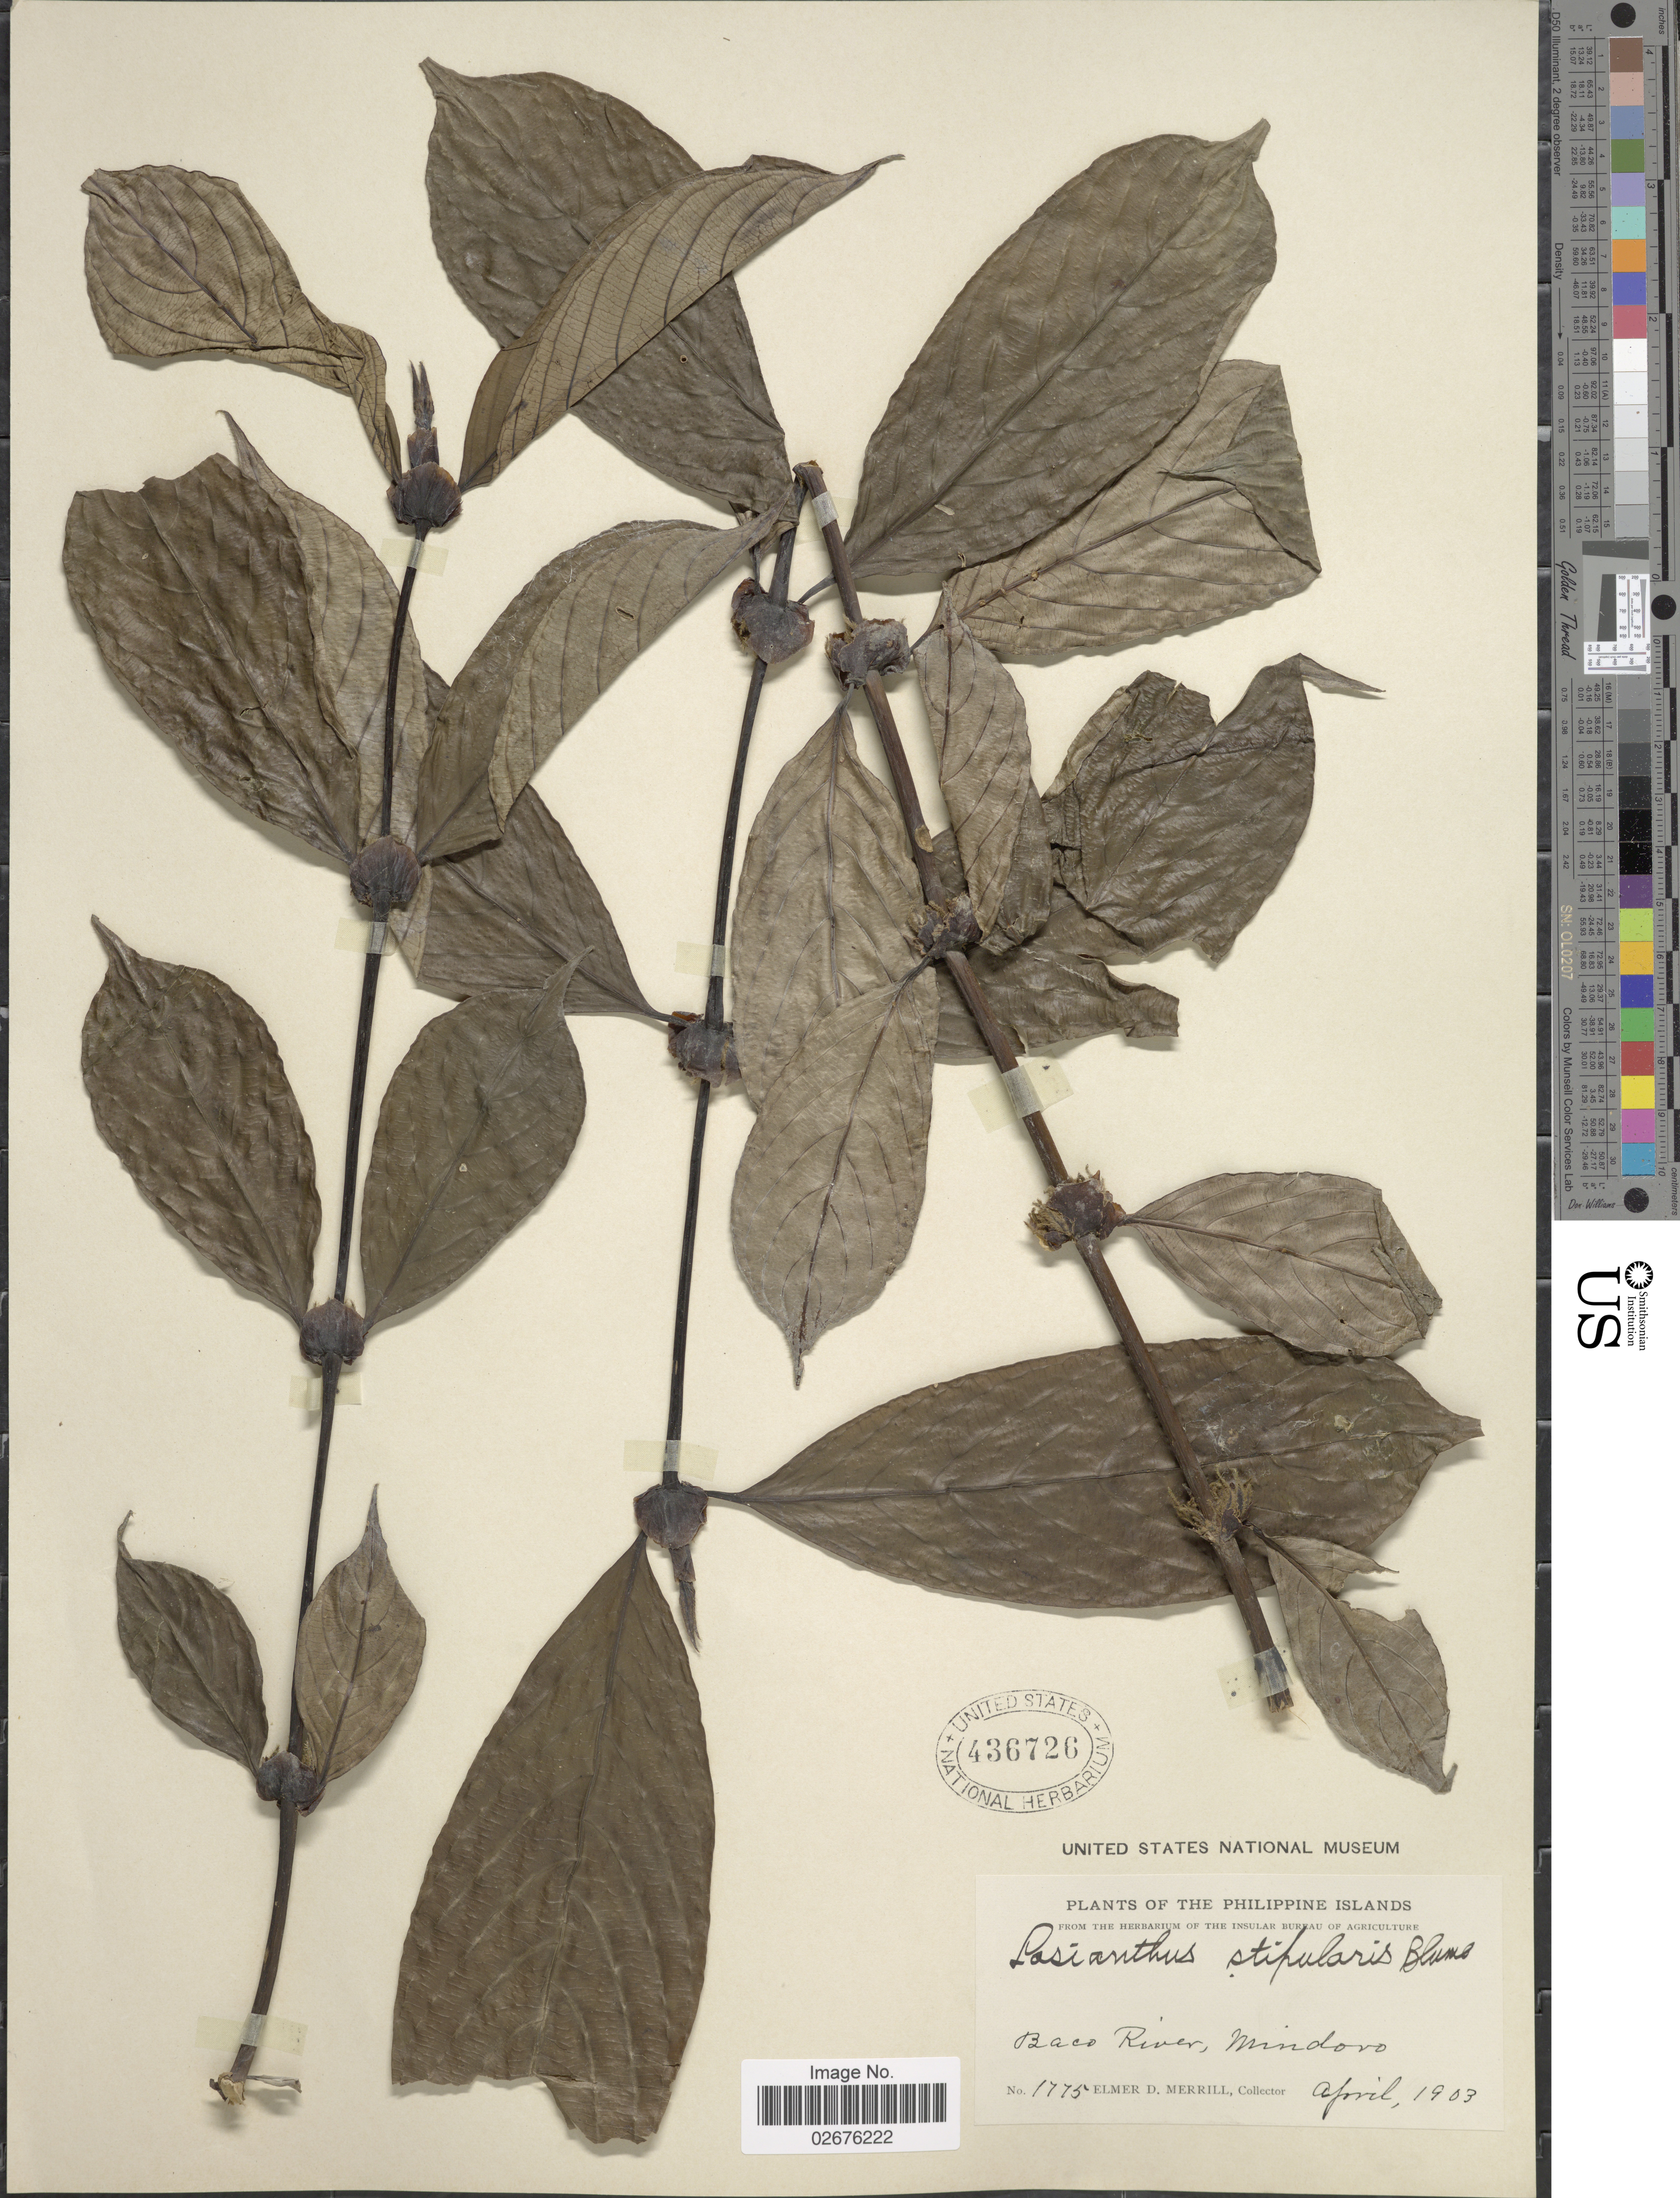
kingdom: Plantae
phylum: Tracheophyta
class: Magnoliopsida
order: Gentianales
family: Rubiaceae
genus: Lasianthus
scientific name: Lasianthus stipularis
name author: Blume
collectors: E. D. Merrill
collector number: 1775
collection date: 1903-04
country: Philippines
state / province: Mimaropa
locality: Philippine Islands. Baco River, Mindoro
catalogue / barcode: US 436726